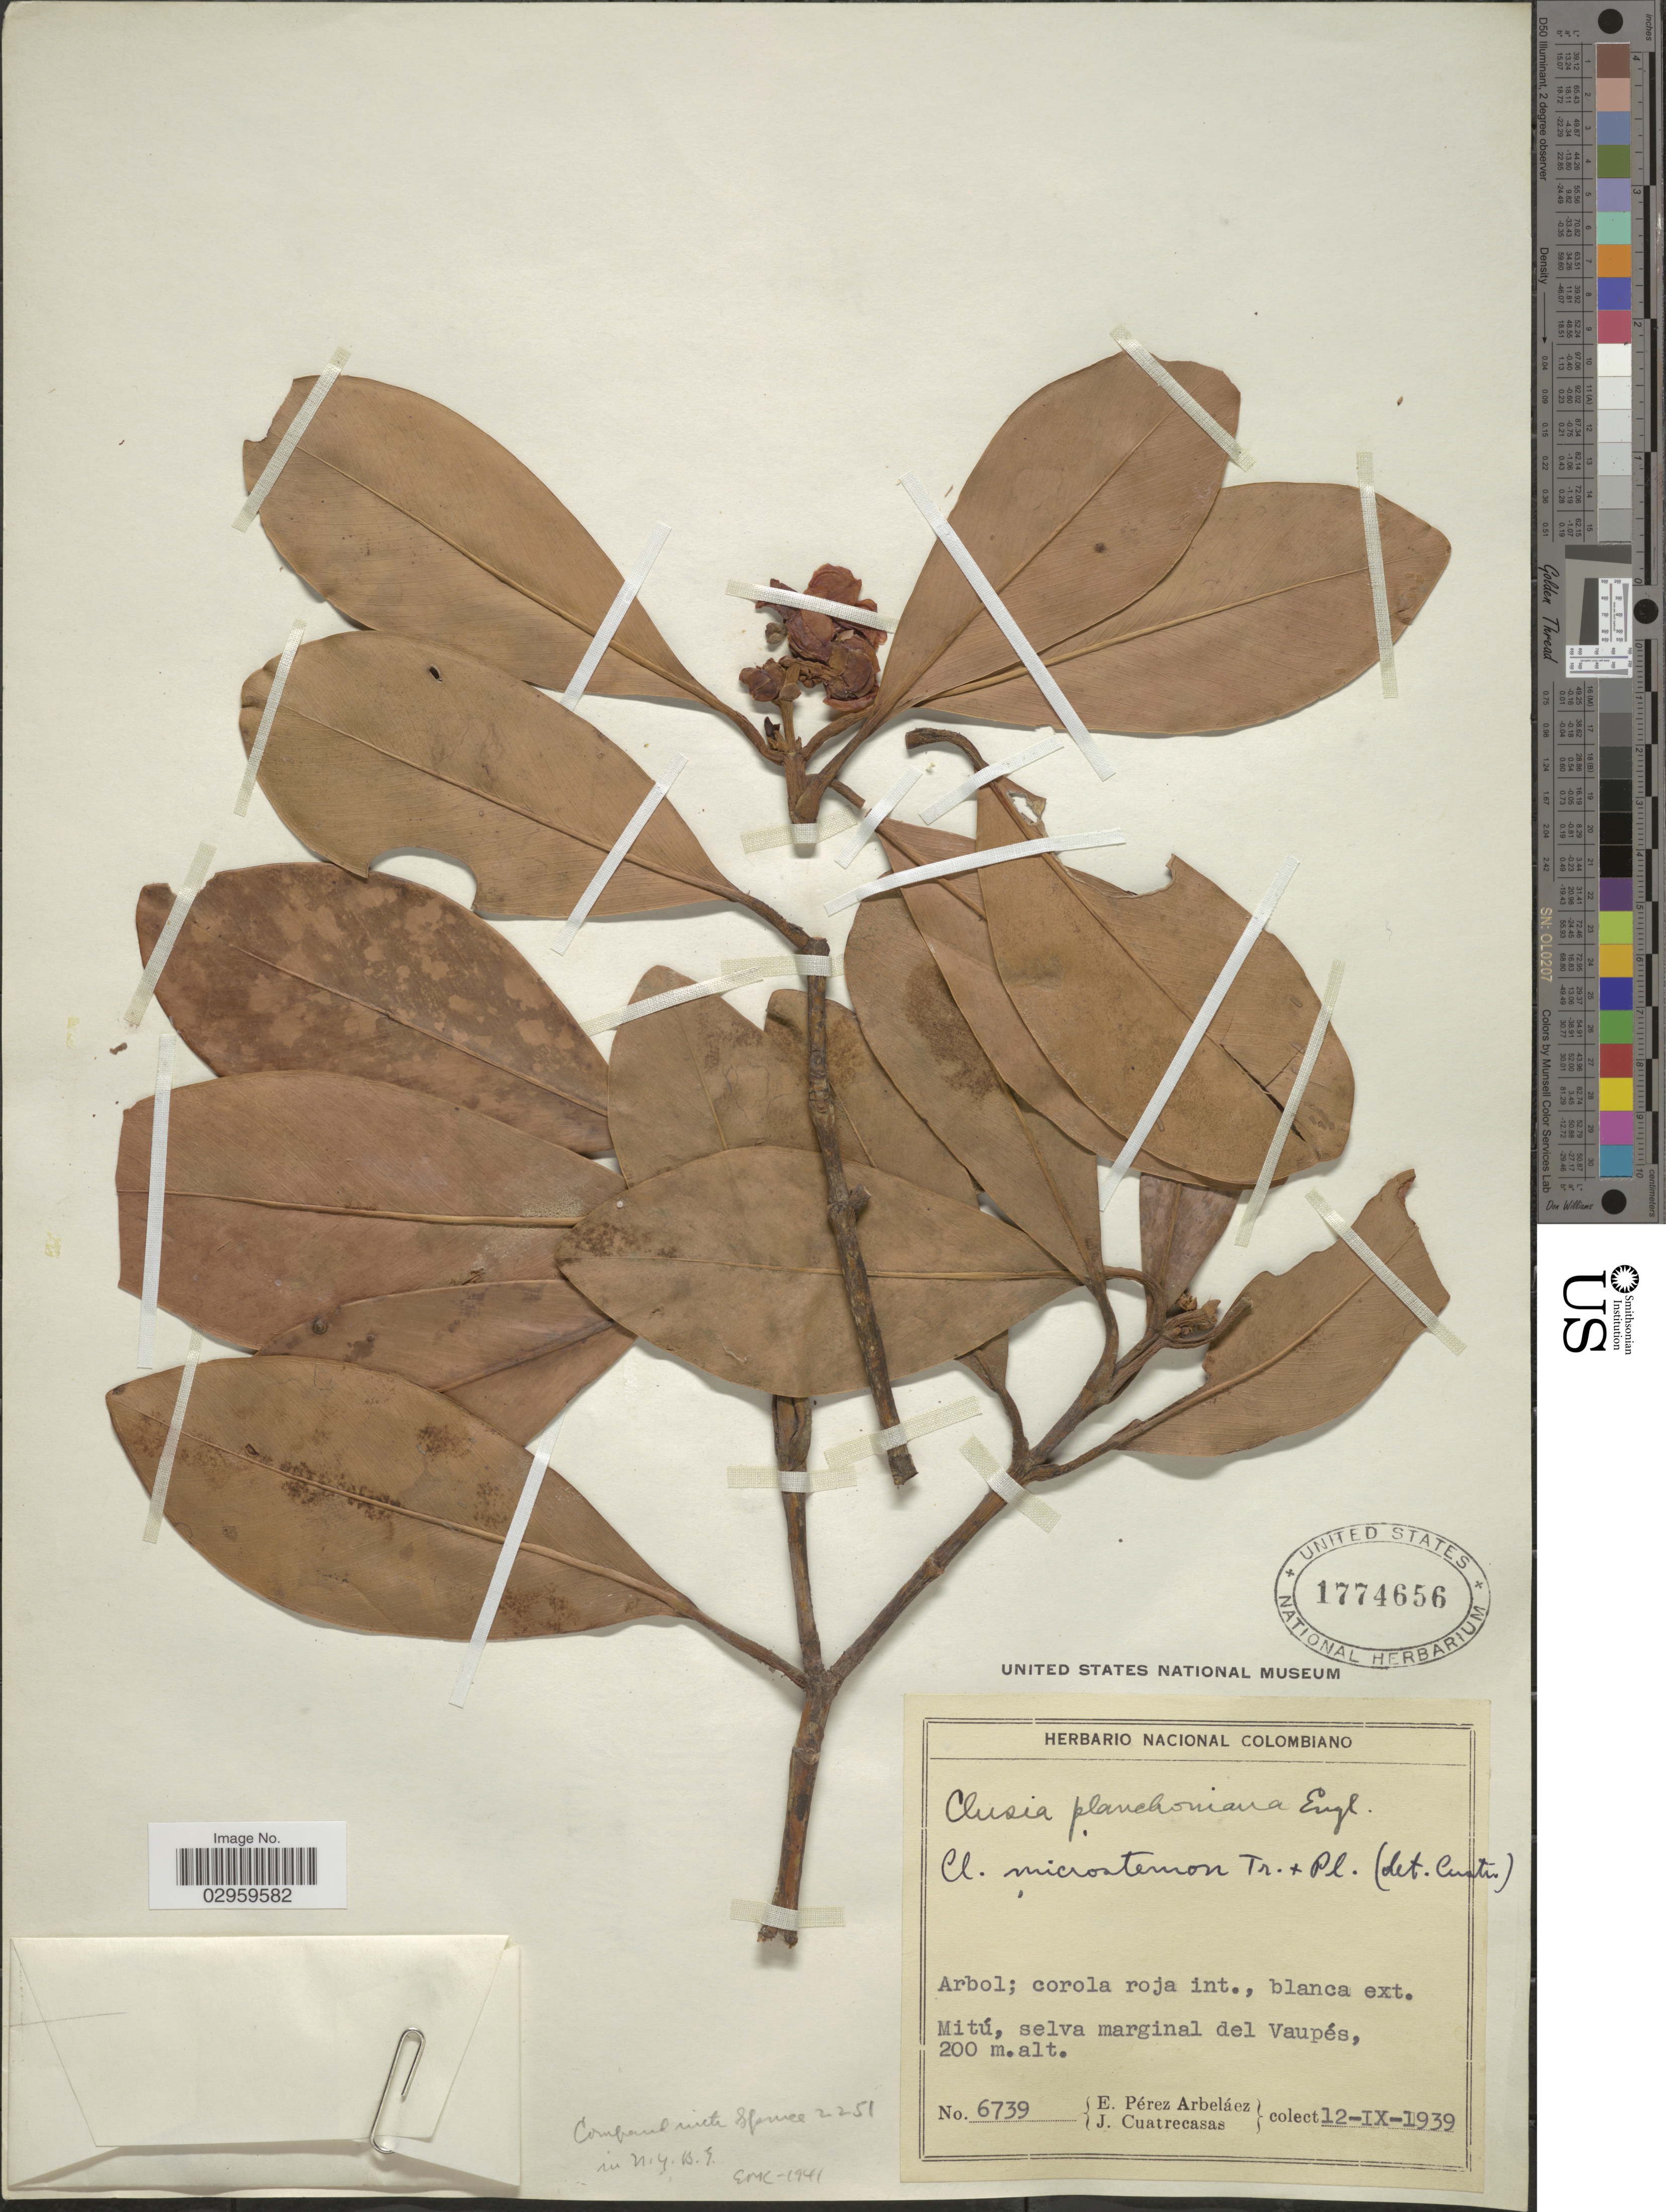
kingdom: Plantae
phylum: Tracheophyta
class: Magnoliopsida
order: Malpighiales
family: Clusiaceae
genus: Clusia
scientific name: Clusia microstemon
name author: Planch. & Triana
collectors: E. Pérez Arbeláez & J. Cuatrecasas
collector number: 6739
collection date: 1939-09-12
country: Colombia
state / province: Vaupés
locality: Mitú, selva marginal del Vaupés.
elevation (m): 200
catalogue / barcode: US 1774656